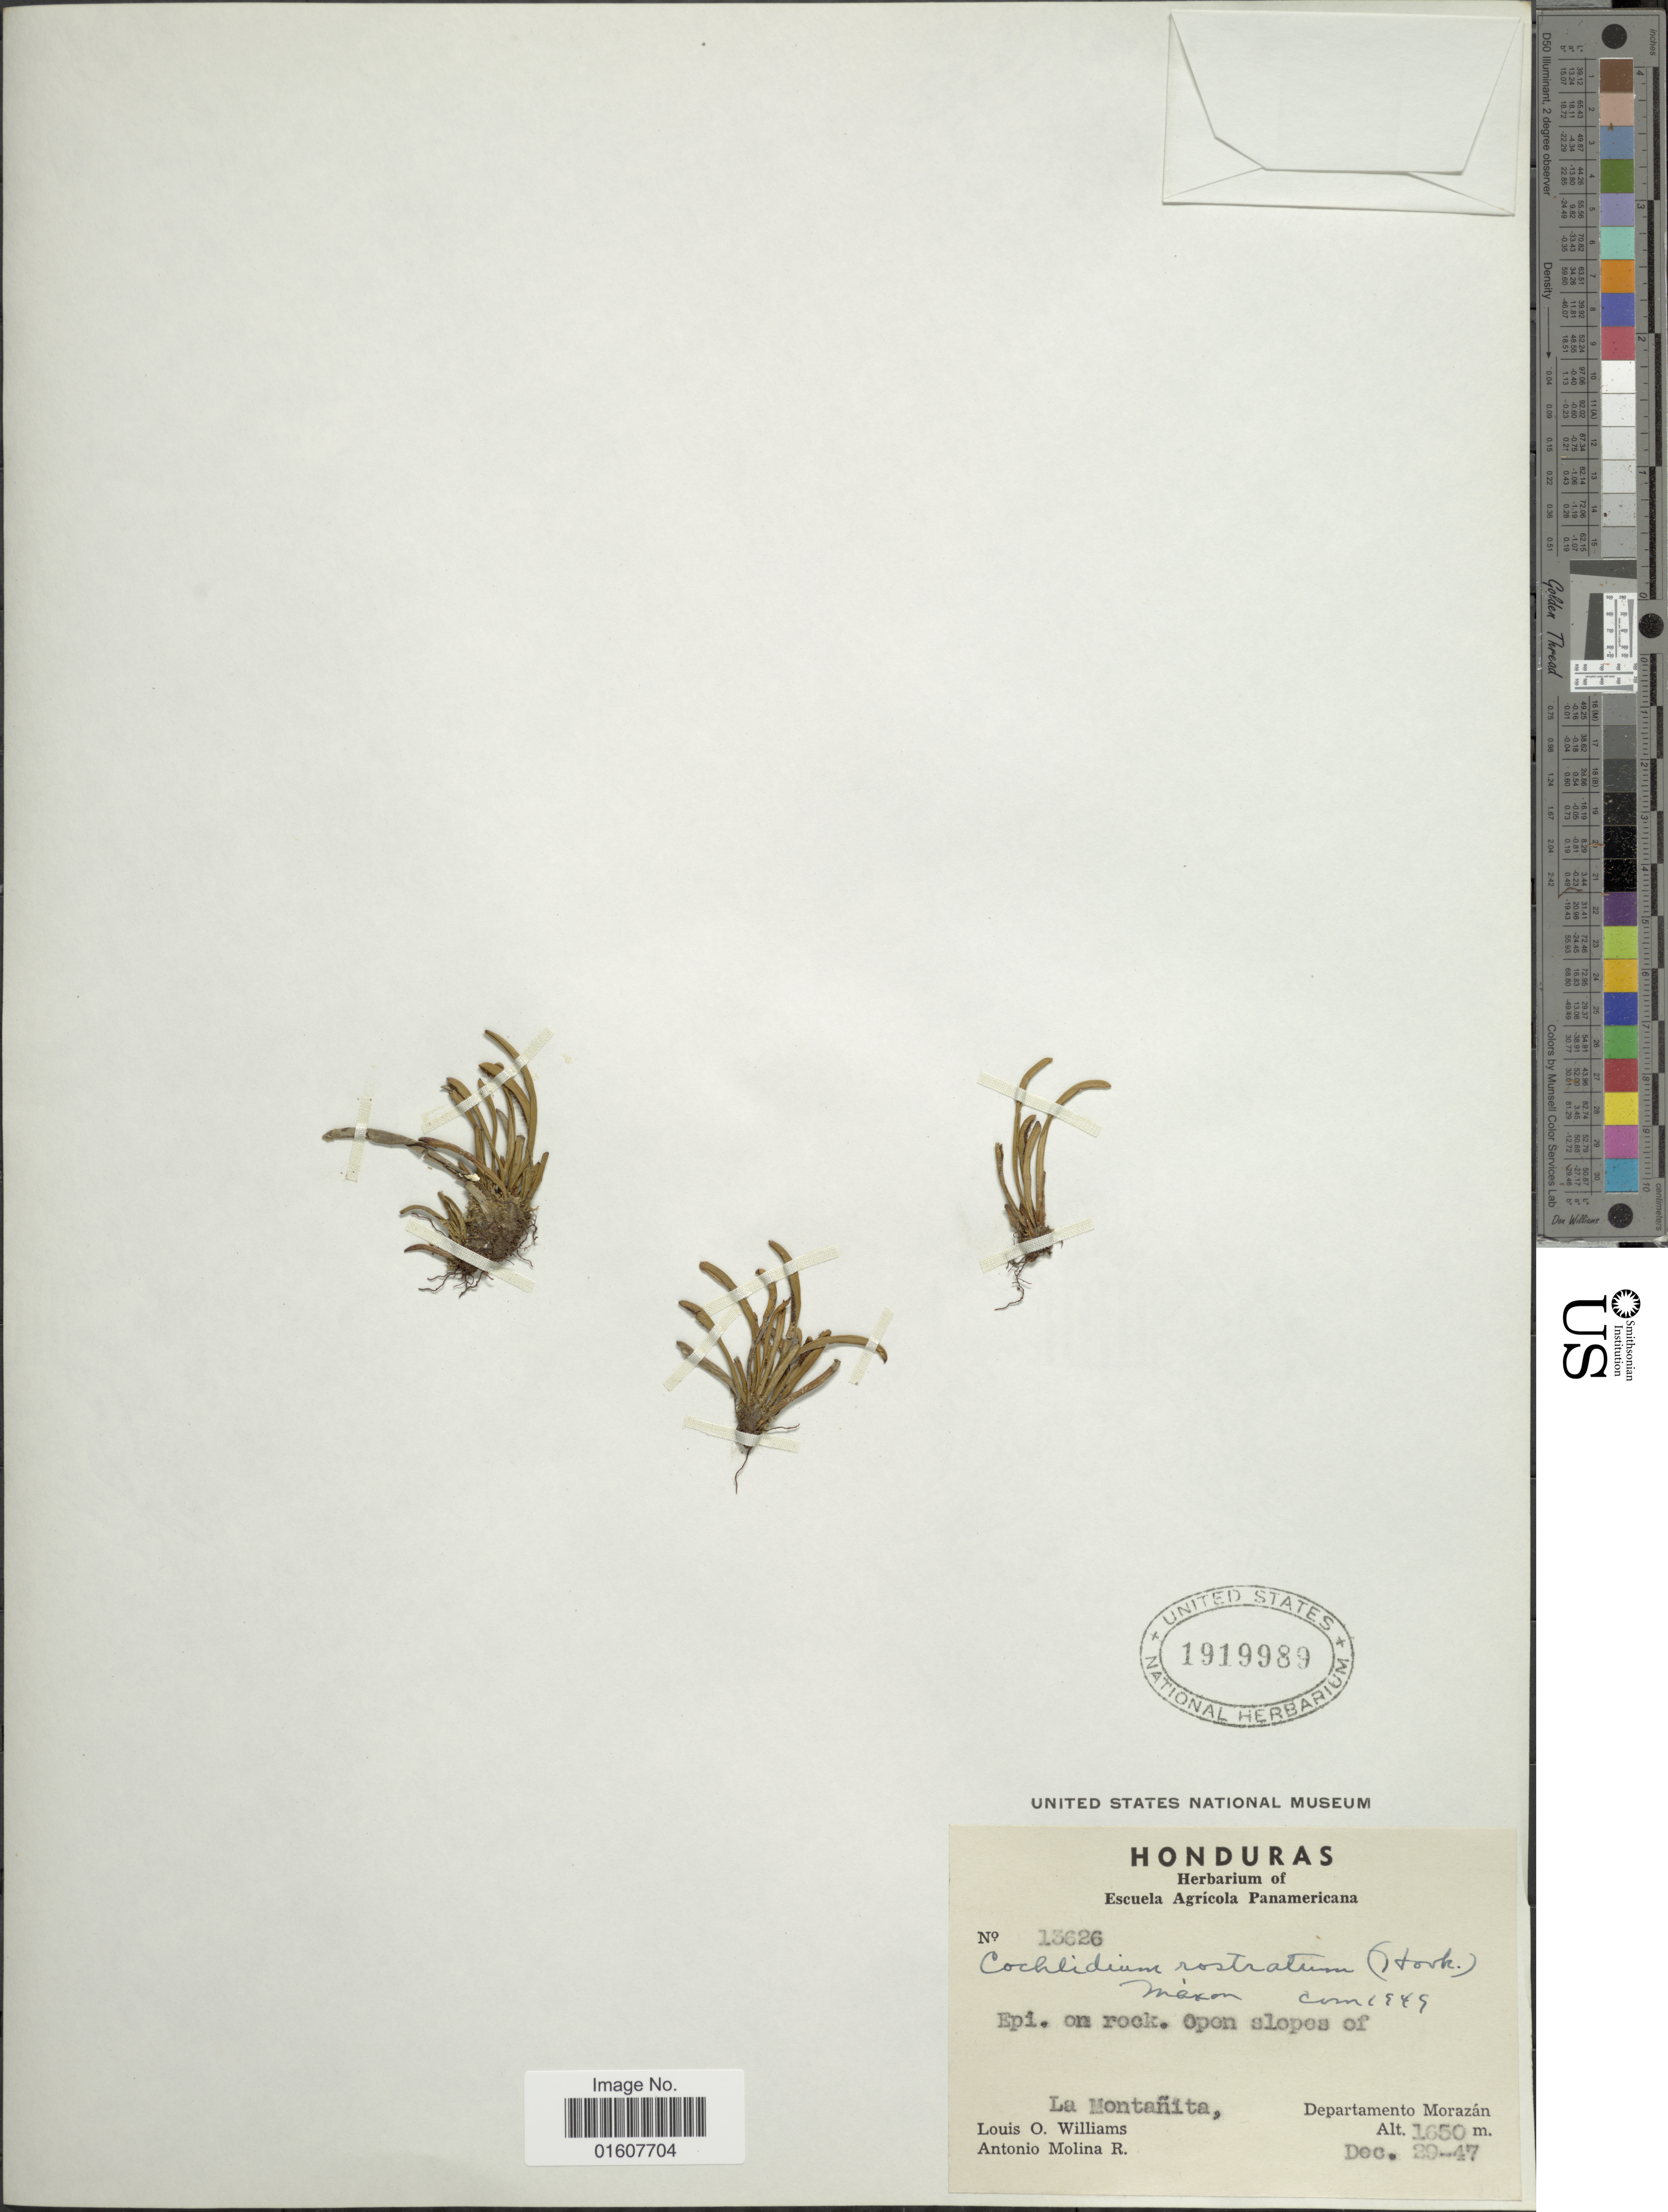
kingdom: Plantae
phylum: Tracheophyta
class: Polypodiopsida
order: Polypodiales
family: Polypodiaceae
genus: Cochlidium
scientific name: Cochlidium rostratum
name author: (Hook.) Maxon ex C. Chr.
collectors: L. O. Williams & A. Molina R.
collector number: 13626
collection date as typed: Transcribed d/m/y: 29/12/47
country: Honduras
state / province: Fco. Morazán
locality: Open slopes of La Montañita, Departamento Morazán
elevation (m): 1650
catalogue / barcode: US 1919989